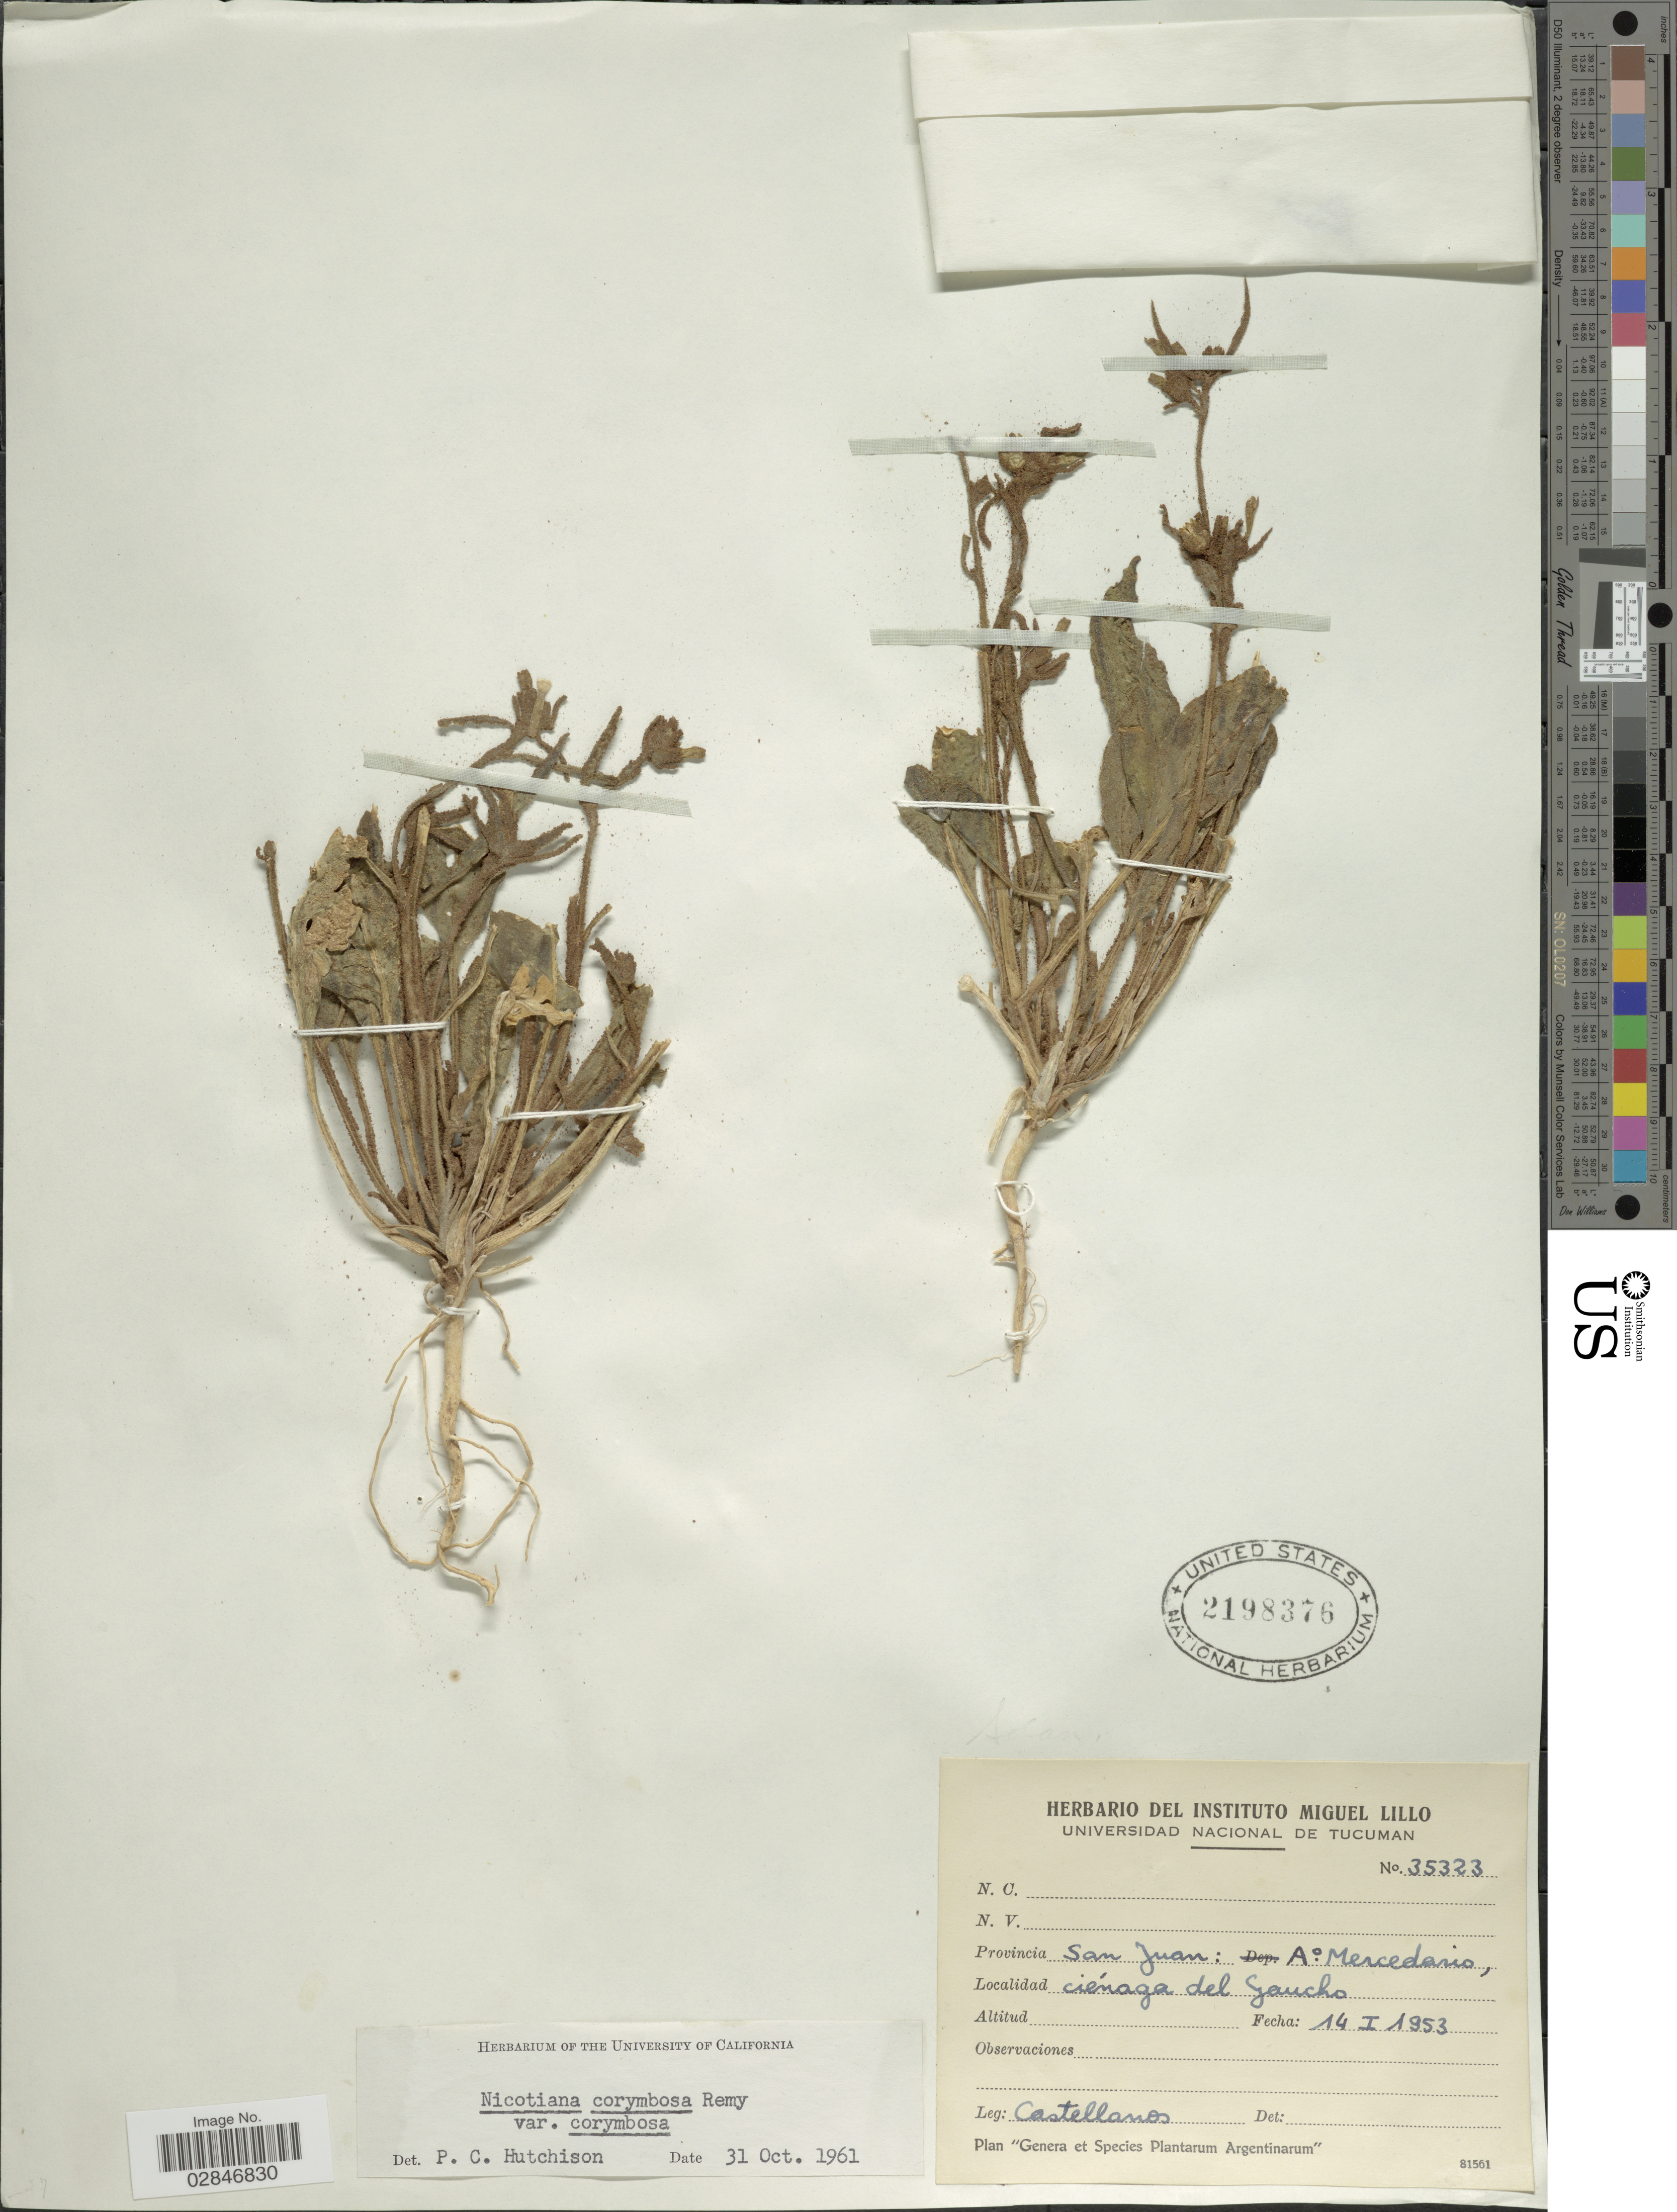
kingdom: Plantae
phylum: Tracheophyta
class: Magnoliopsida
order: Solanales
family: Solanaceae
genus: Nicotiana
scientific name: Nicotiana corymbosa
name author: J. Rémy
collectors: -- Castellanos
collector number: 35323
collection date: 1953-01-14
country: Argentina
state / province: San Juan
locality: Provincia San Juan: Aº Mercedario, ciénaga del Gaucho.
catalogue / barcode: US 2198376